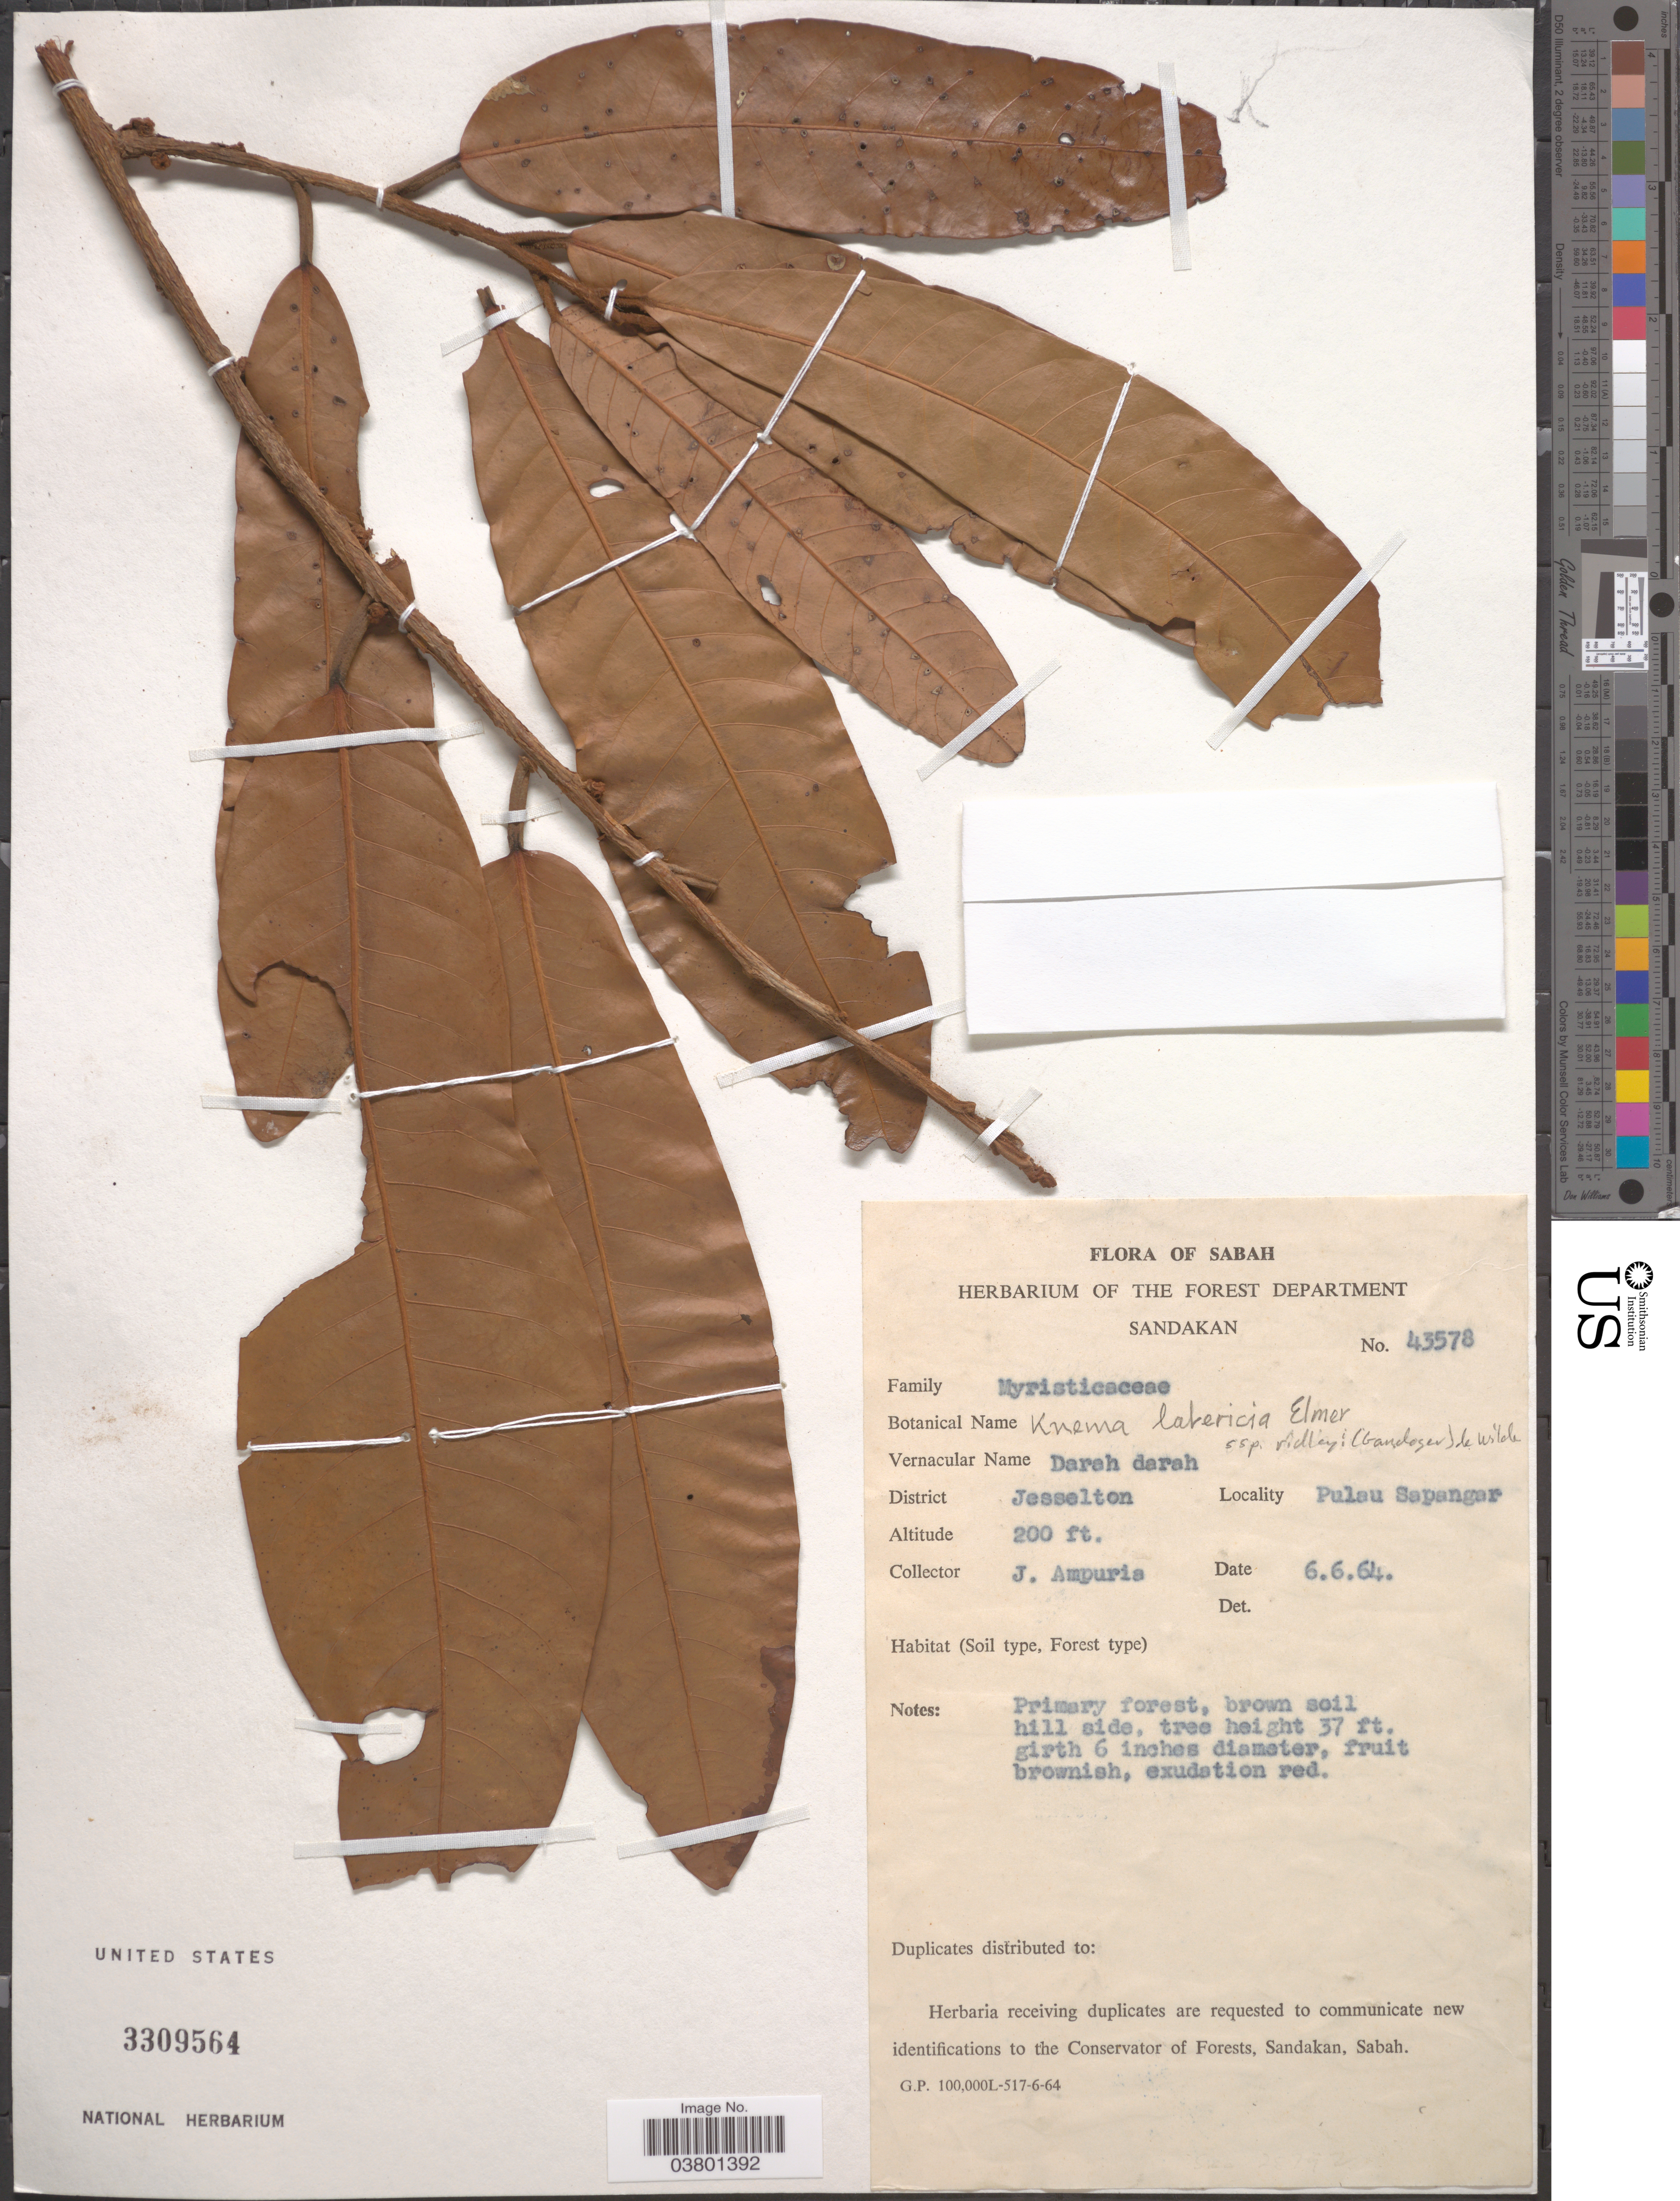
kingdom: Plantae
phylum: Tracheophyta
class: Magnoliopsida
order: Magnoliales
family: Myristicaceae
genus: Knema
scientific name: Knema latericia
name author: Elmer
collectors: J. Ampuria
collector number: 43578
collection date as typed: Transcribed d/m/y: 6/6/64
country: Malaysia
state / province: Sabah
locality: District Jesselton. Pulau Sapangar.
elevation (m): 610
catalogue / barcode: US 3309564